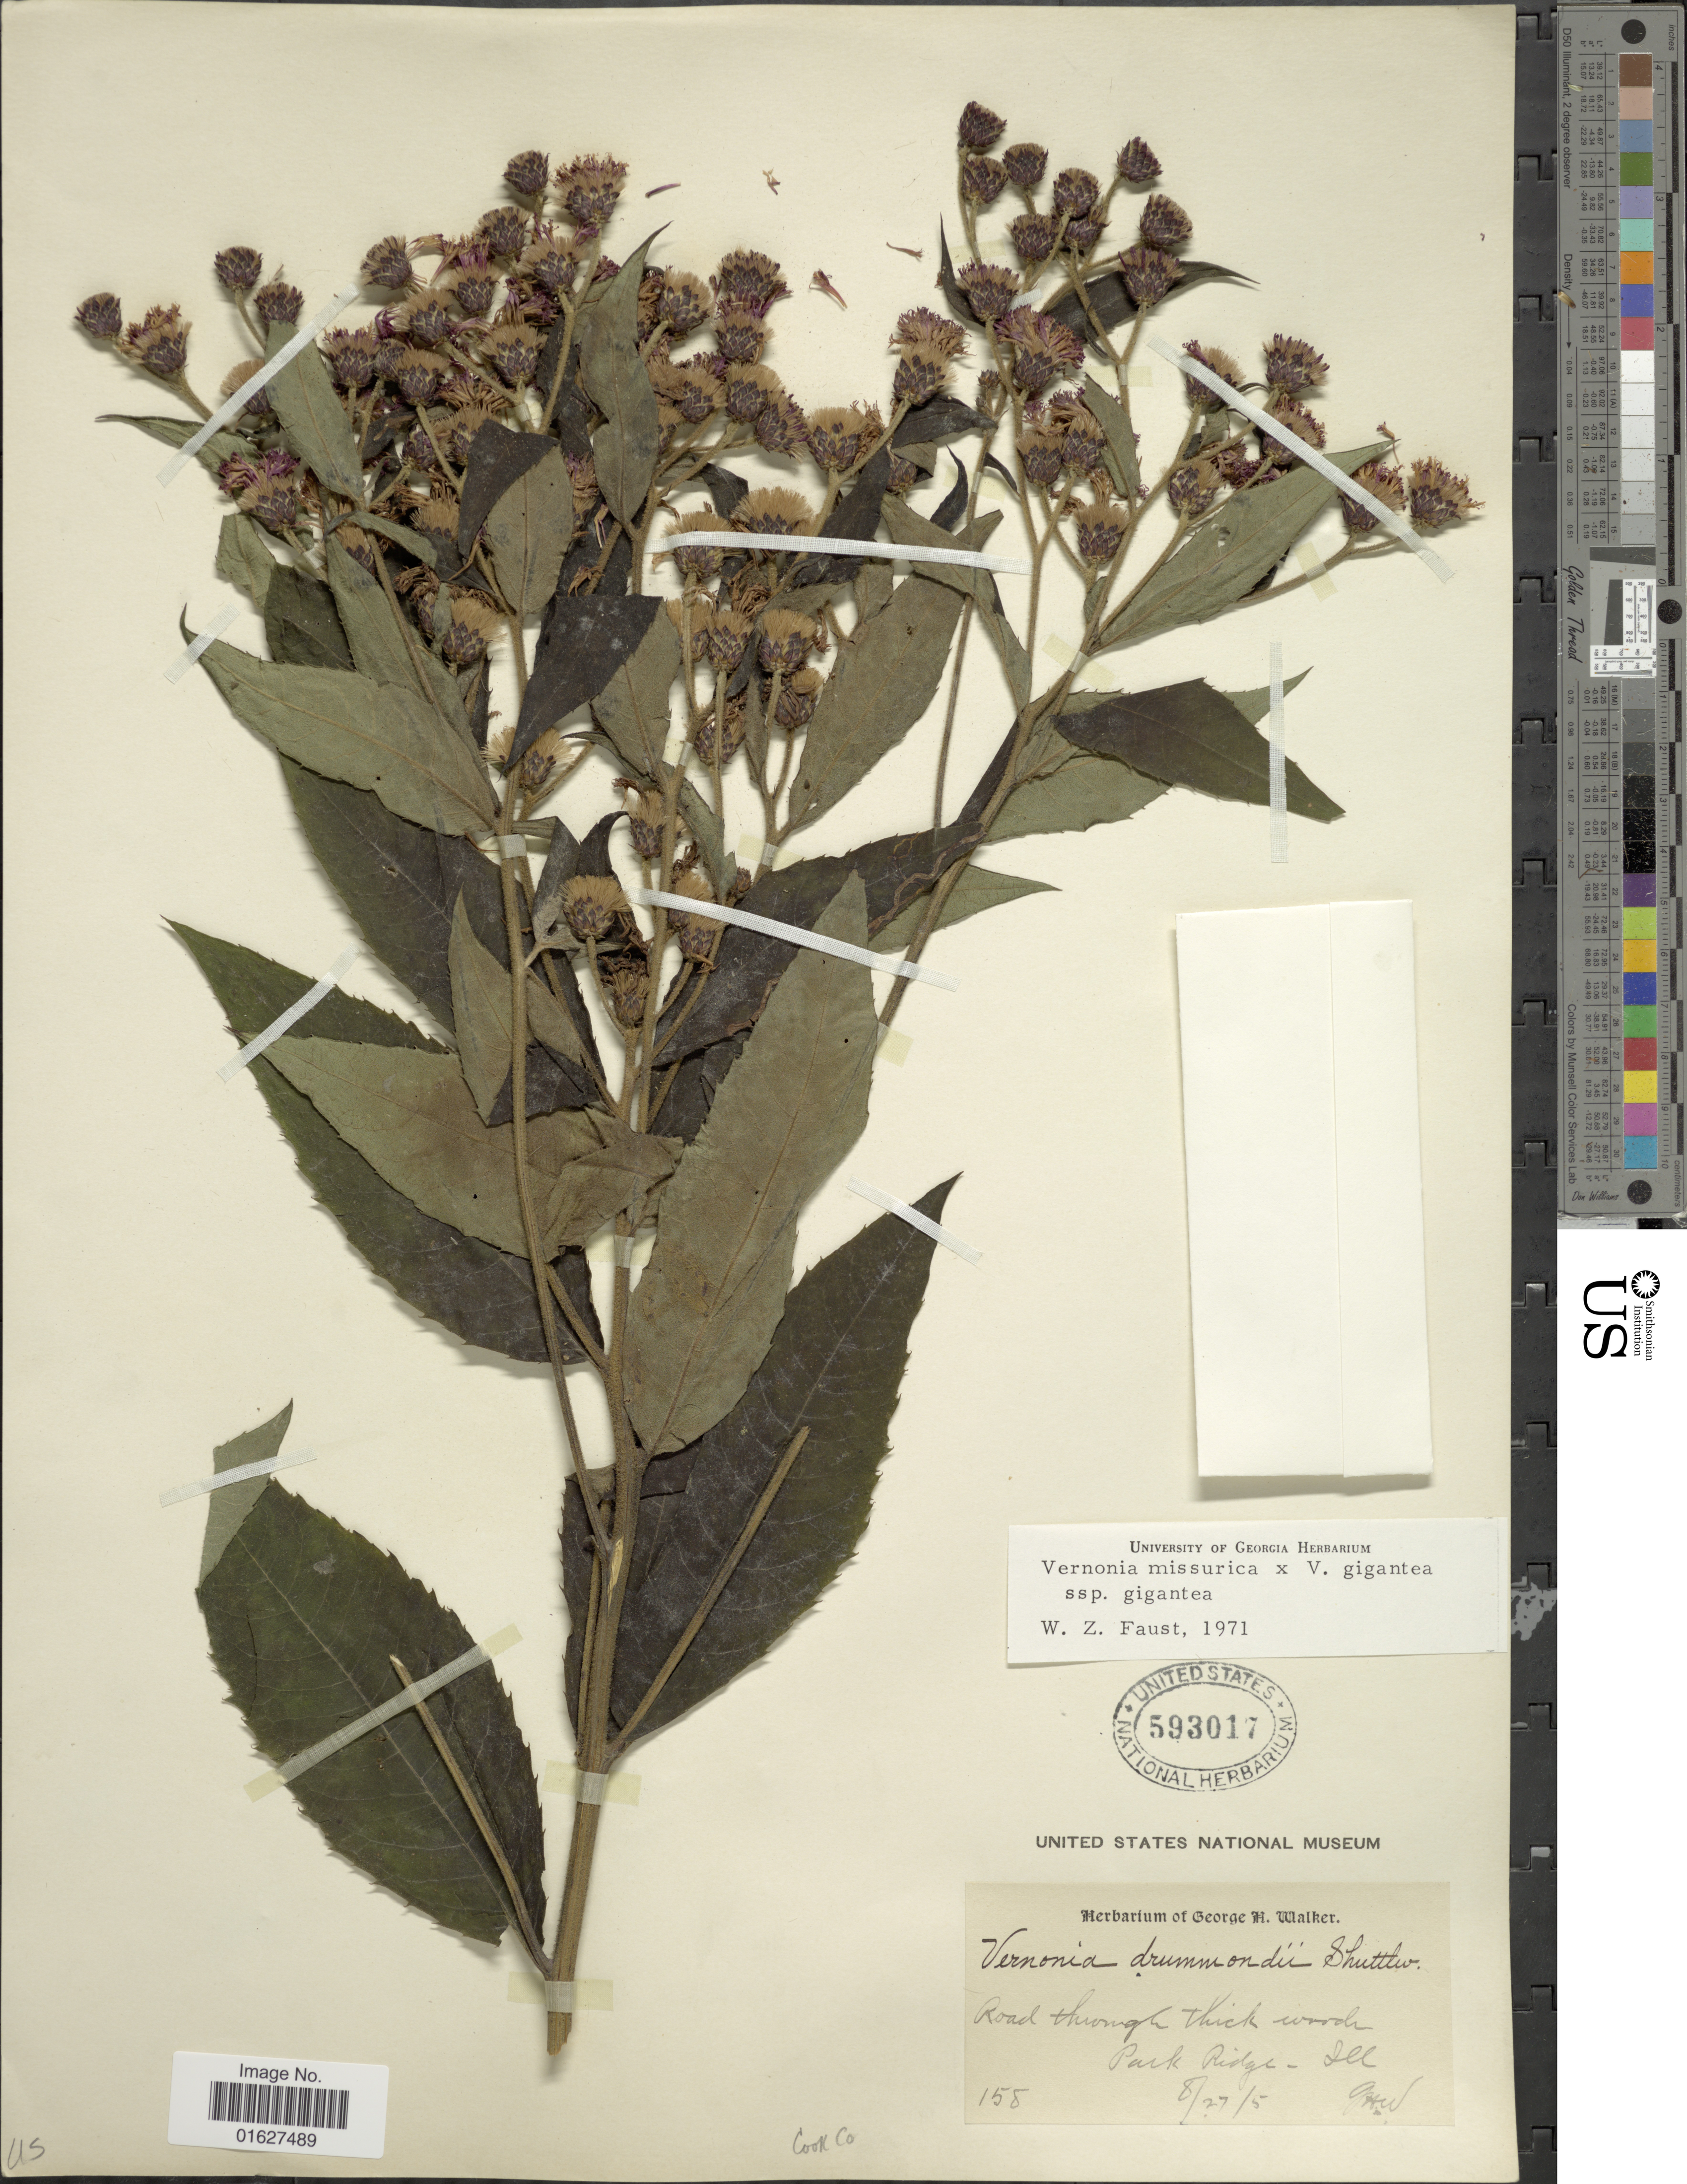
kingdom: Plantae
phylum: Tracheophyta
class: Magnoliopsida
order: Asterales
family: Asteraceae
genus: Vernonia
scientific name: Vernonia missurica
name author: Raf.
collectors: G. H. Walker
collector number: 158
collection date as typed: Transcribed d/m/y: 27/8/5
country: United States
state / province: Illinois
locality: Road through thick woods Park Ridge-Ill.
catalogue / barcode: US 593017